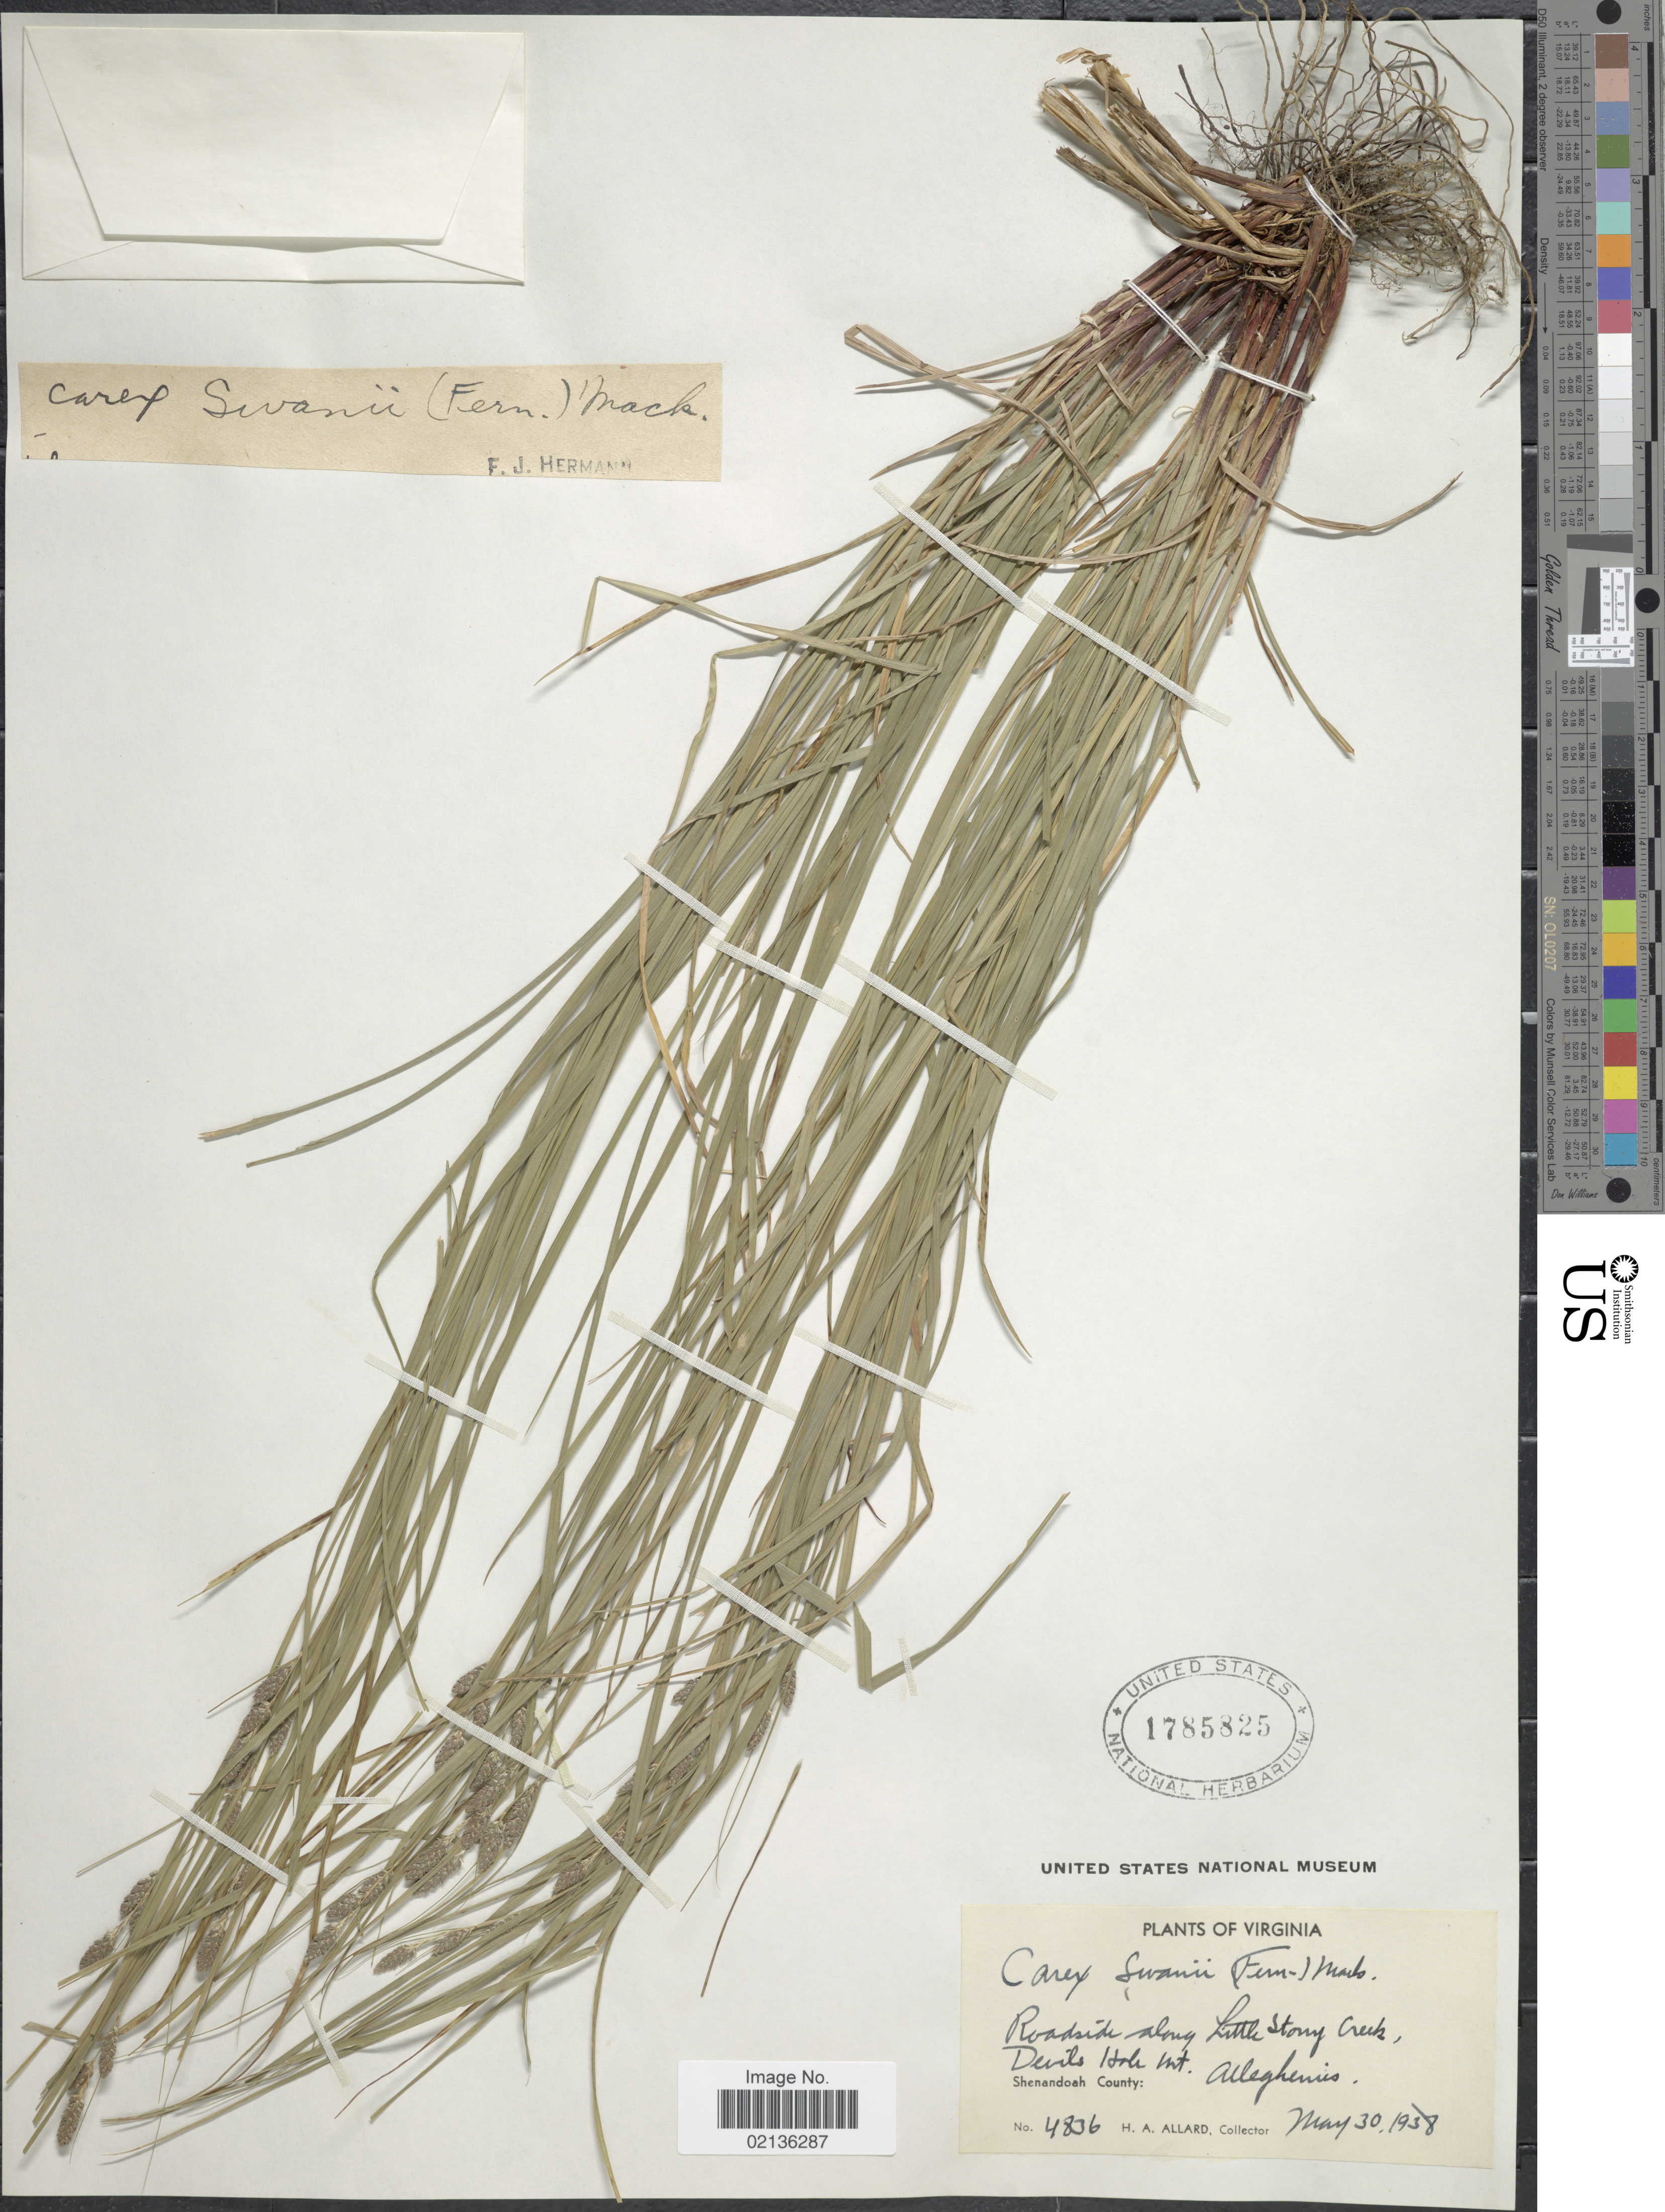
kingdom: Plantae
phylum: Tracheophyta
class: Liliopsida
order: Poales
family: Cyperaceae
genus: Carex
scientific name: Carex swanii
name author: (Fernald) Mack.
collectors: H. A. Allard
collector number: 4836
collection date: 1958-05-30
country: United States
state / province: Virginia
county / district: Shenandoah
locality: Roadside along Little Stony Creek, Devils Hole Mt. Alleghenies, Shenandoah County.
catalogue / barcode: US 1785825